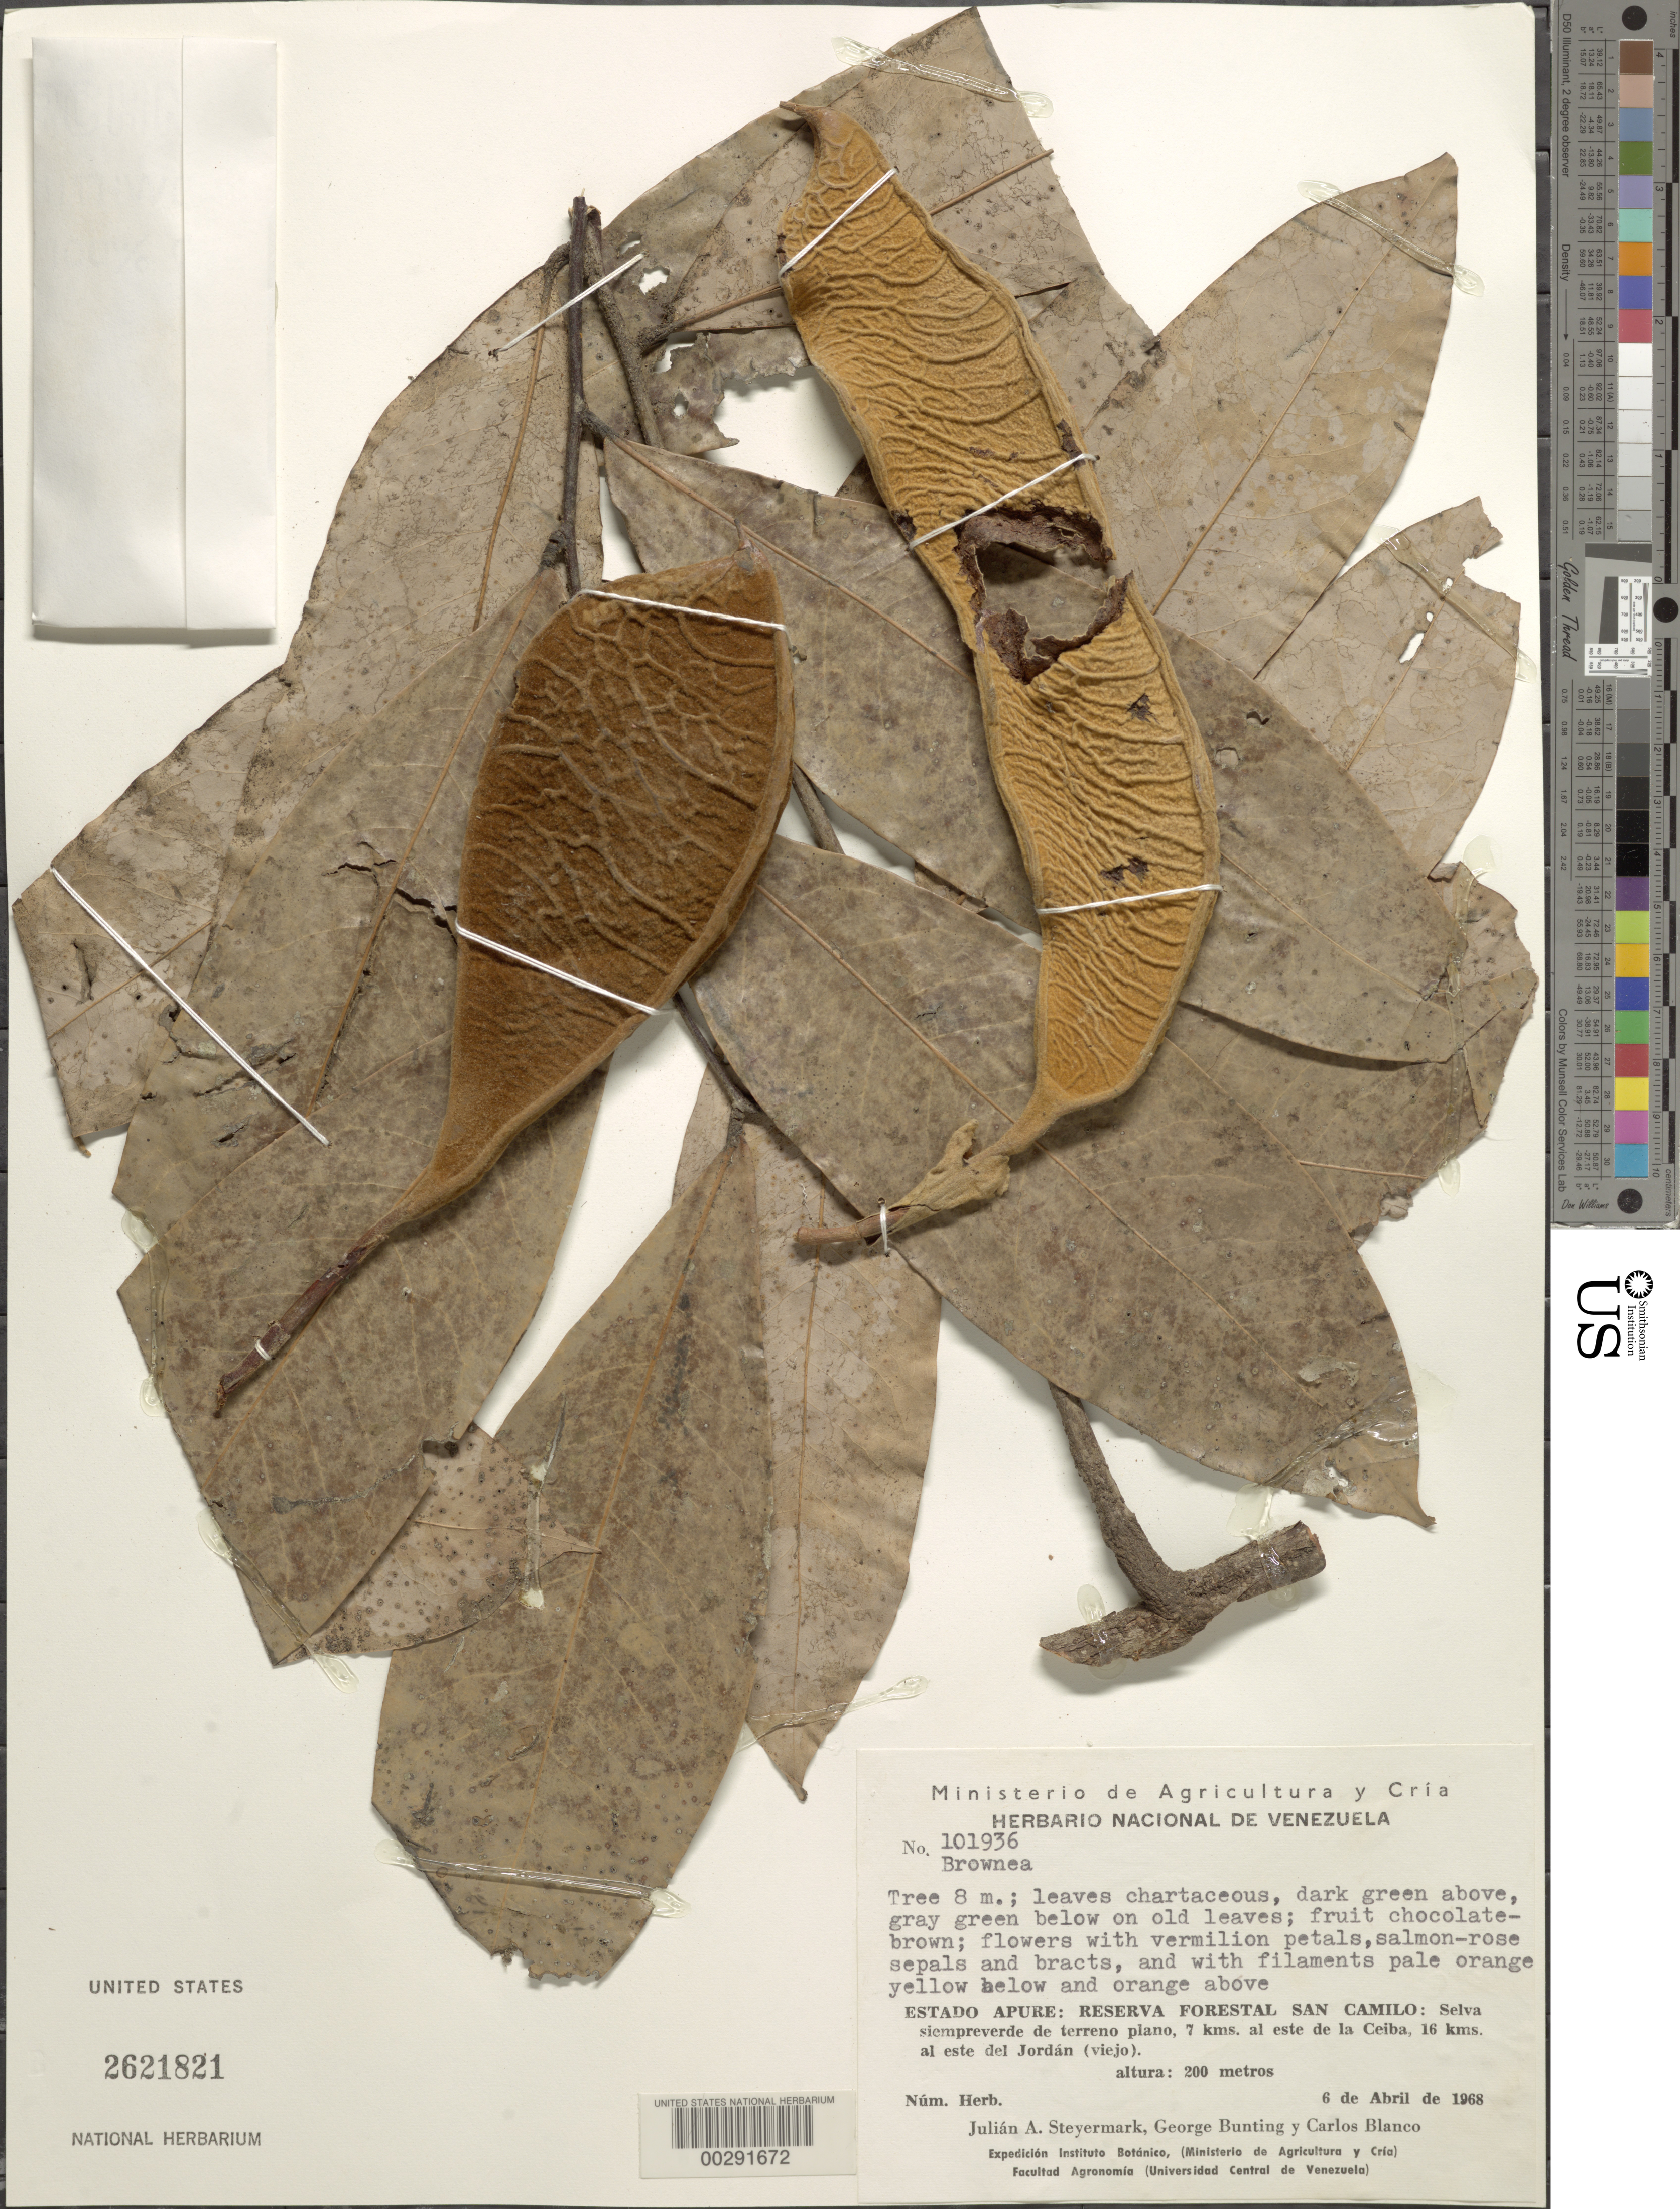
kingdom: Plantae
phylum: Tracheophyta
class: Magnoliopsida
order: Fabales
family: Fabaceae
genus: Brownea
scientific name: Brownea sp.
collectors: J. Steyermark, G. S. Bunting & C. A. Blanco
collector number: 101936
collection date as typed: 06 Apr 1968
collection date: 1968-04-06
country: Venezuela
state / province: Apure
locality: Reserva forestal san camilo, 7 km e of ceiba, 16 km e of jordan (viejo)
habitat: Evergreen forest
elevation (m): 200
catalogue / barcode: US 2621821